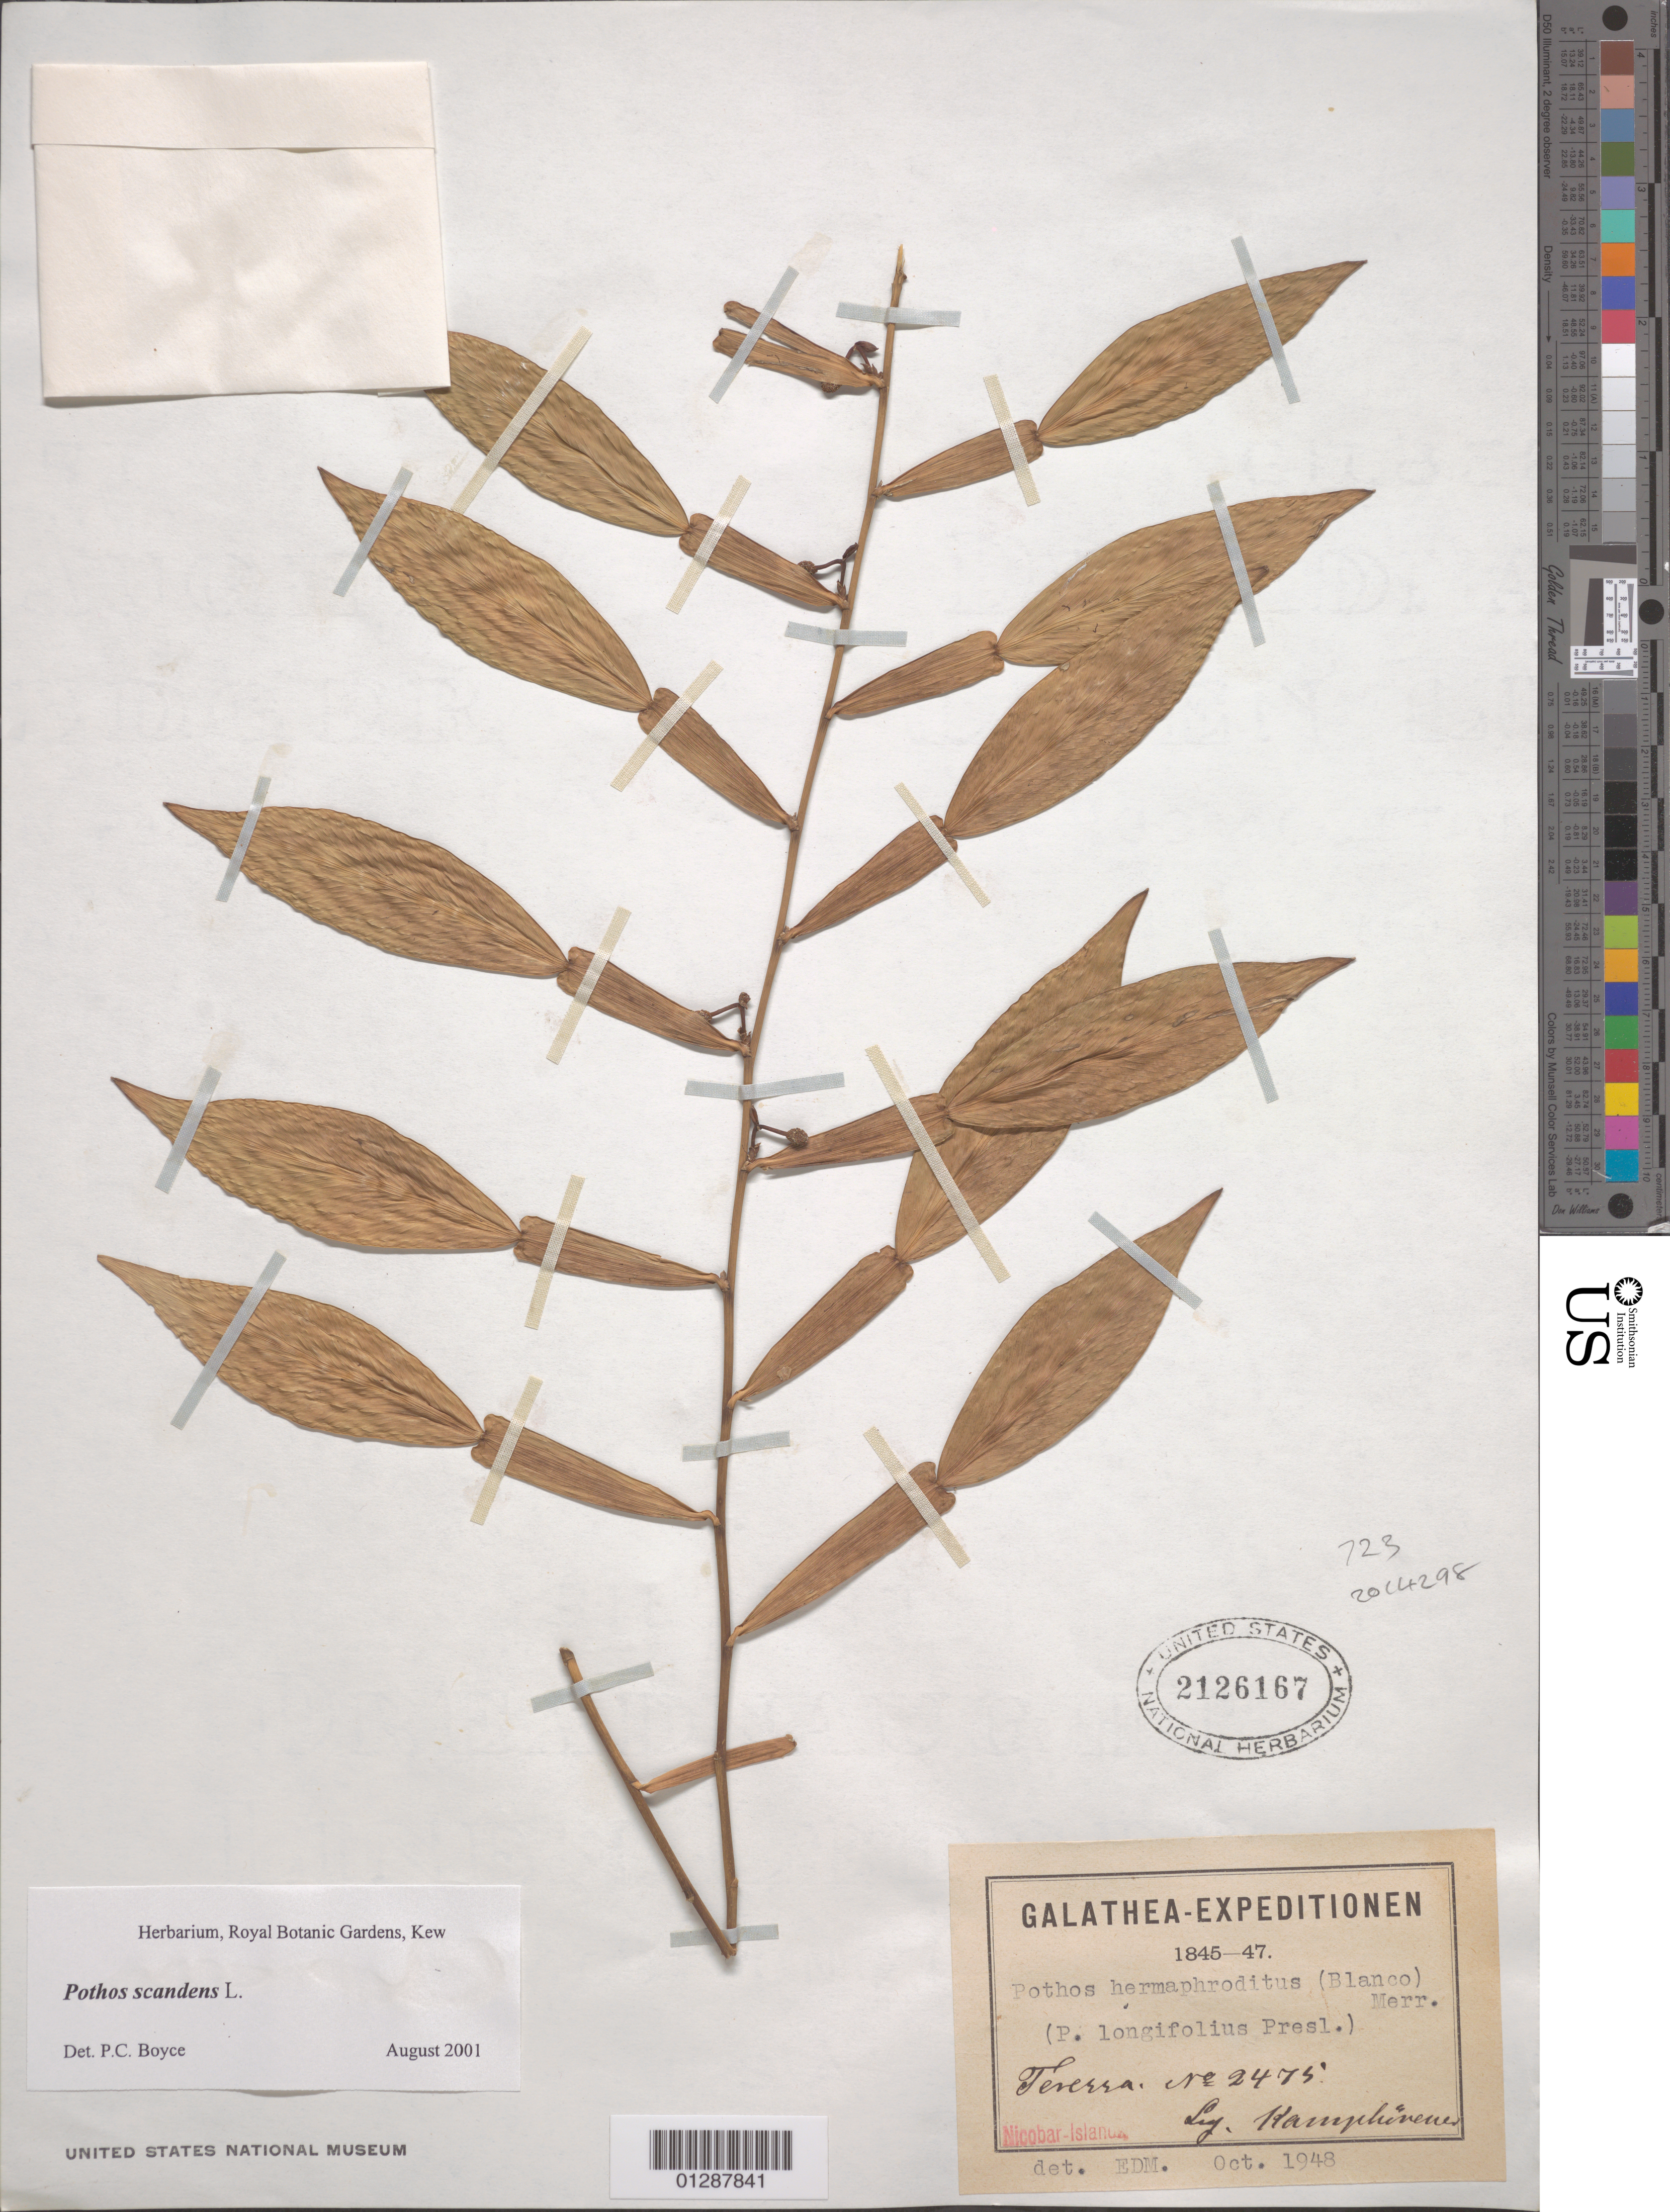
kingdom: Plantae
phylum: Tracheophyta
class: Liliopsida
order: Alismatales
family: Araceae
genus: Pothos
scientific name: Pothos scandens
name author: L.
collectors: B. Kamphövener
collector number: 2475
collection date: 1845/1847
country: India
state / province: Andaman and Nicobar Islands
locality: Nicobar-Islands.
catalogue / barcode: US 2126167